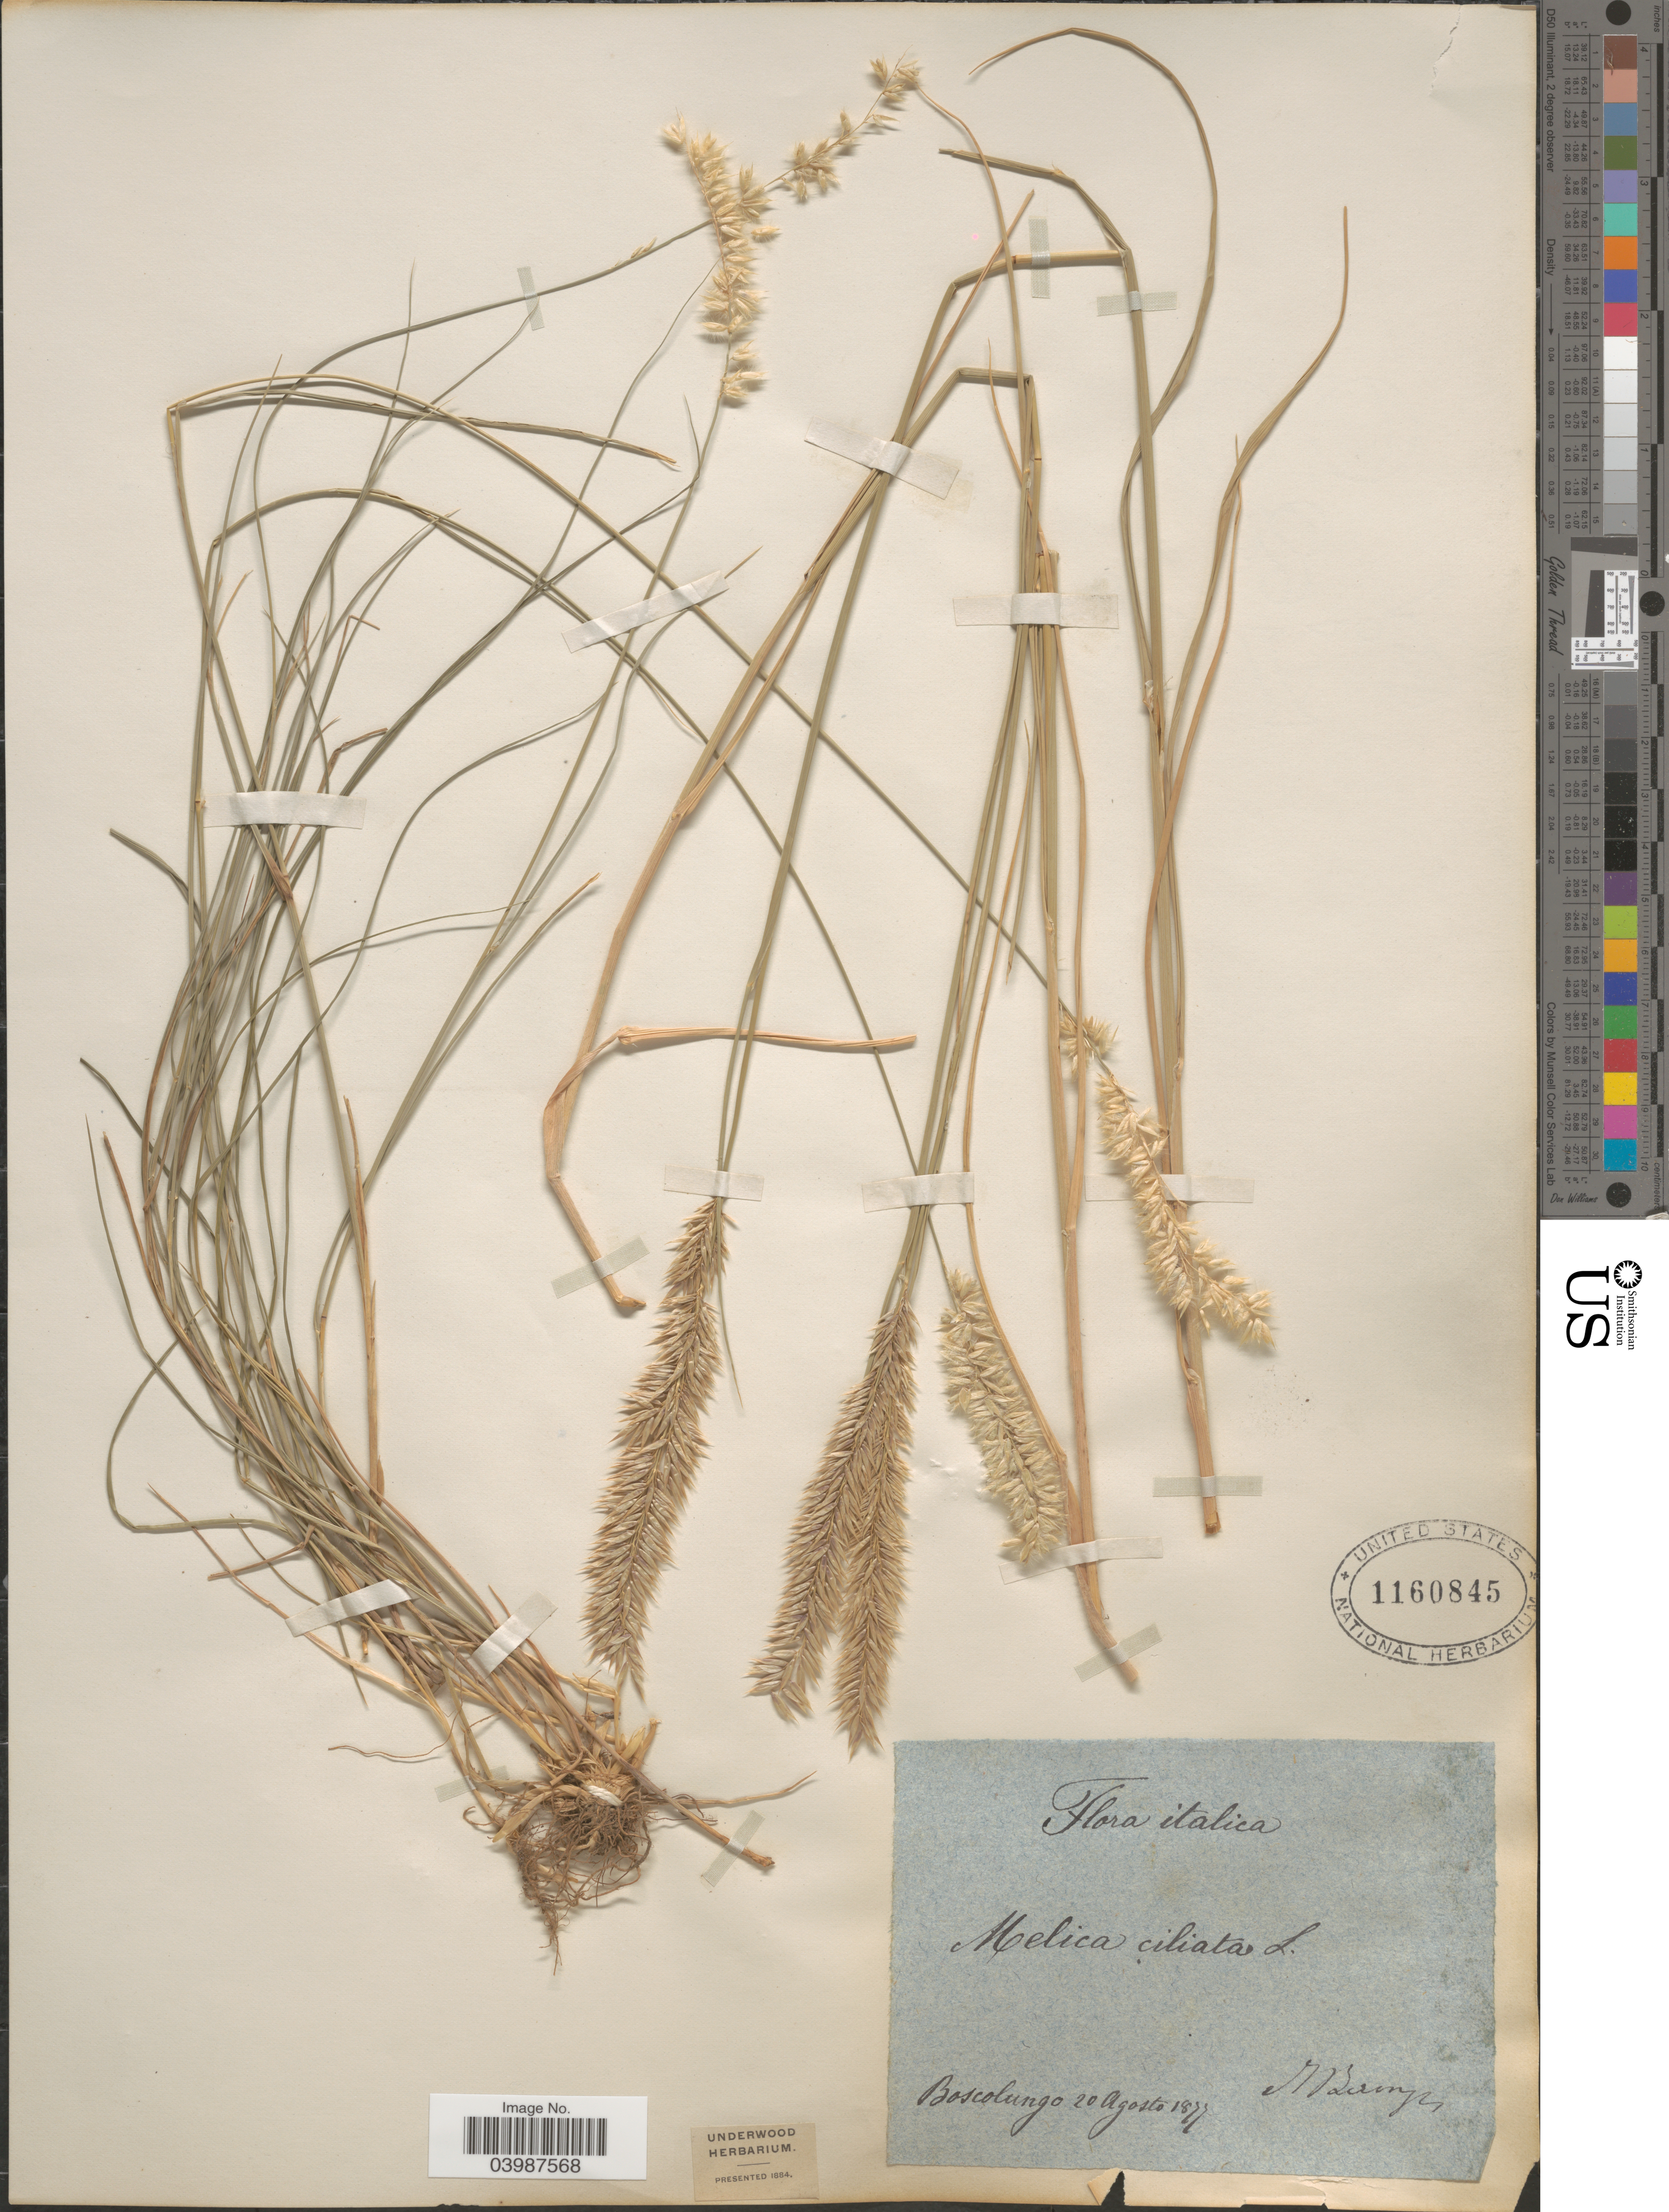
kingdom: Plantae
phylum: Tracheophyta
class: Liliopsida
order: Poales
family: Poaceae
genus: Melica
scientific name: Melica ciliata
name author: L.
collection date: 1877-08-20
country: Italy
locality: Boscolungo.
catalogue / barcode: US 1160845